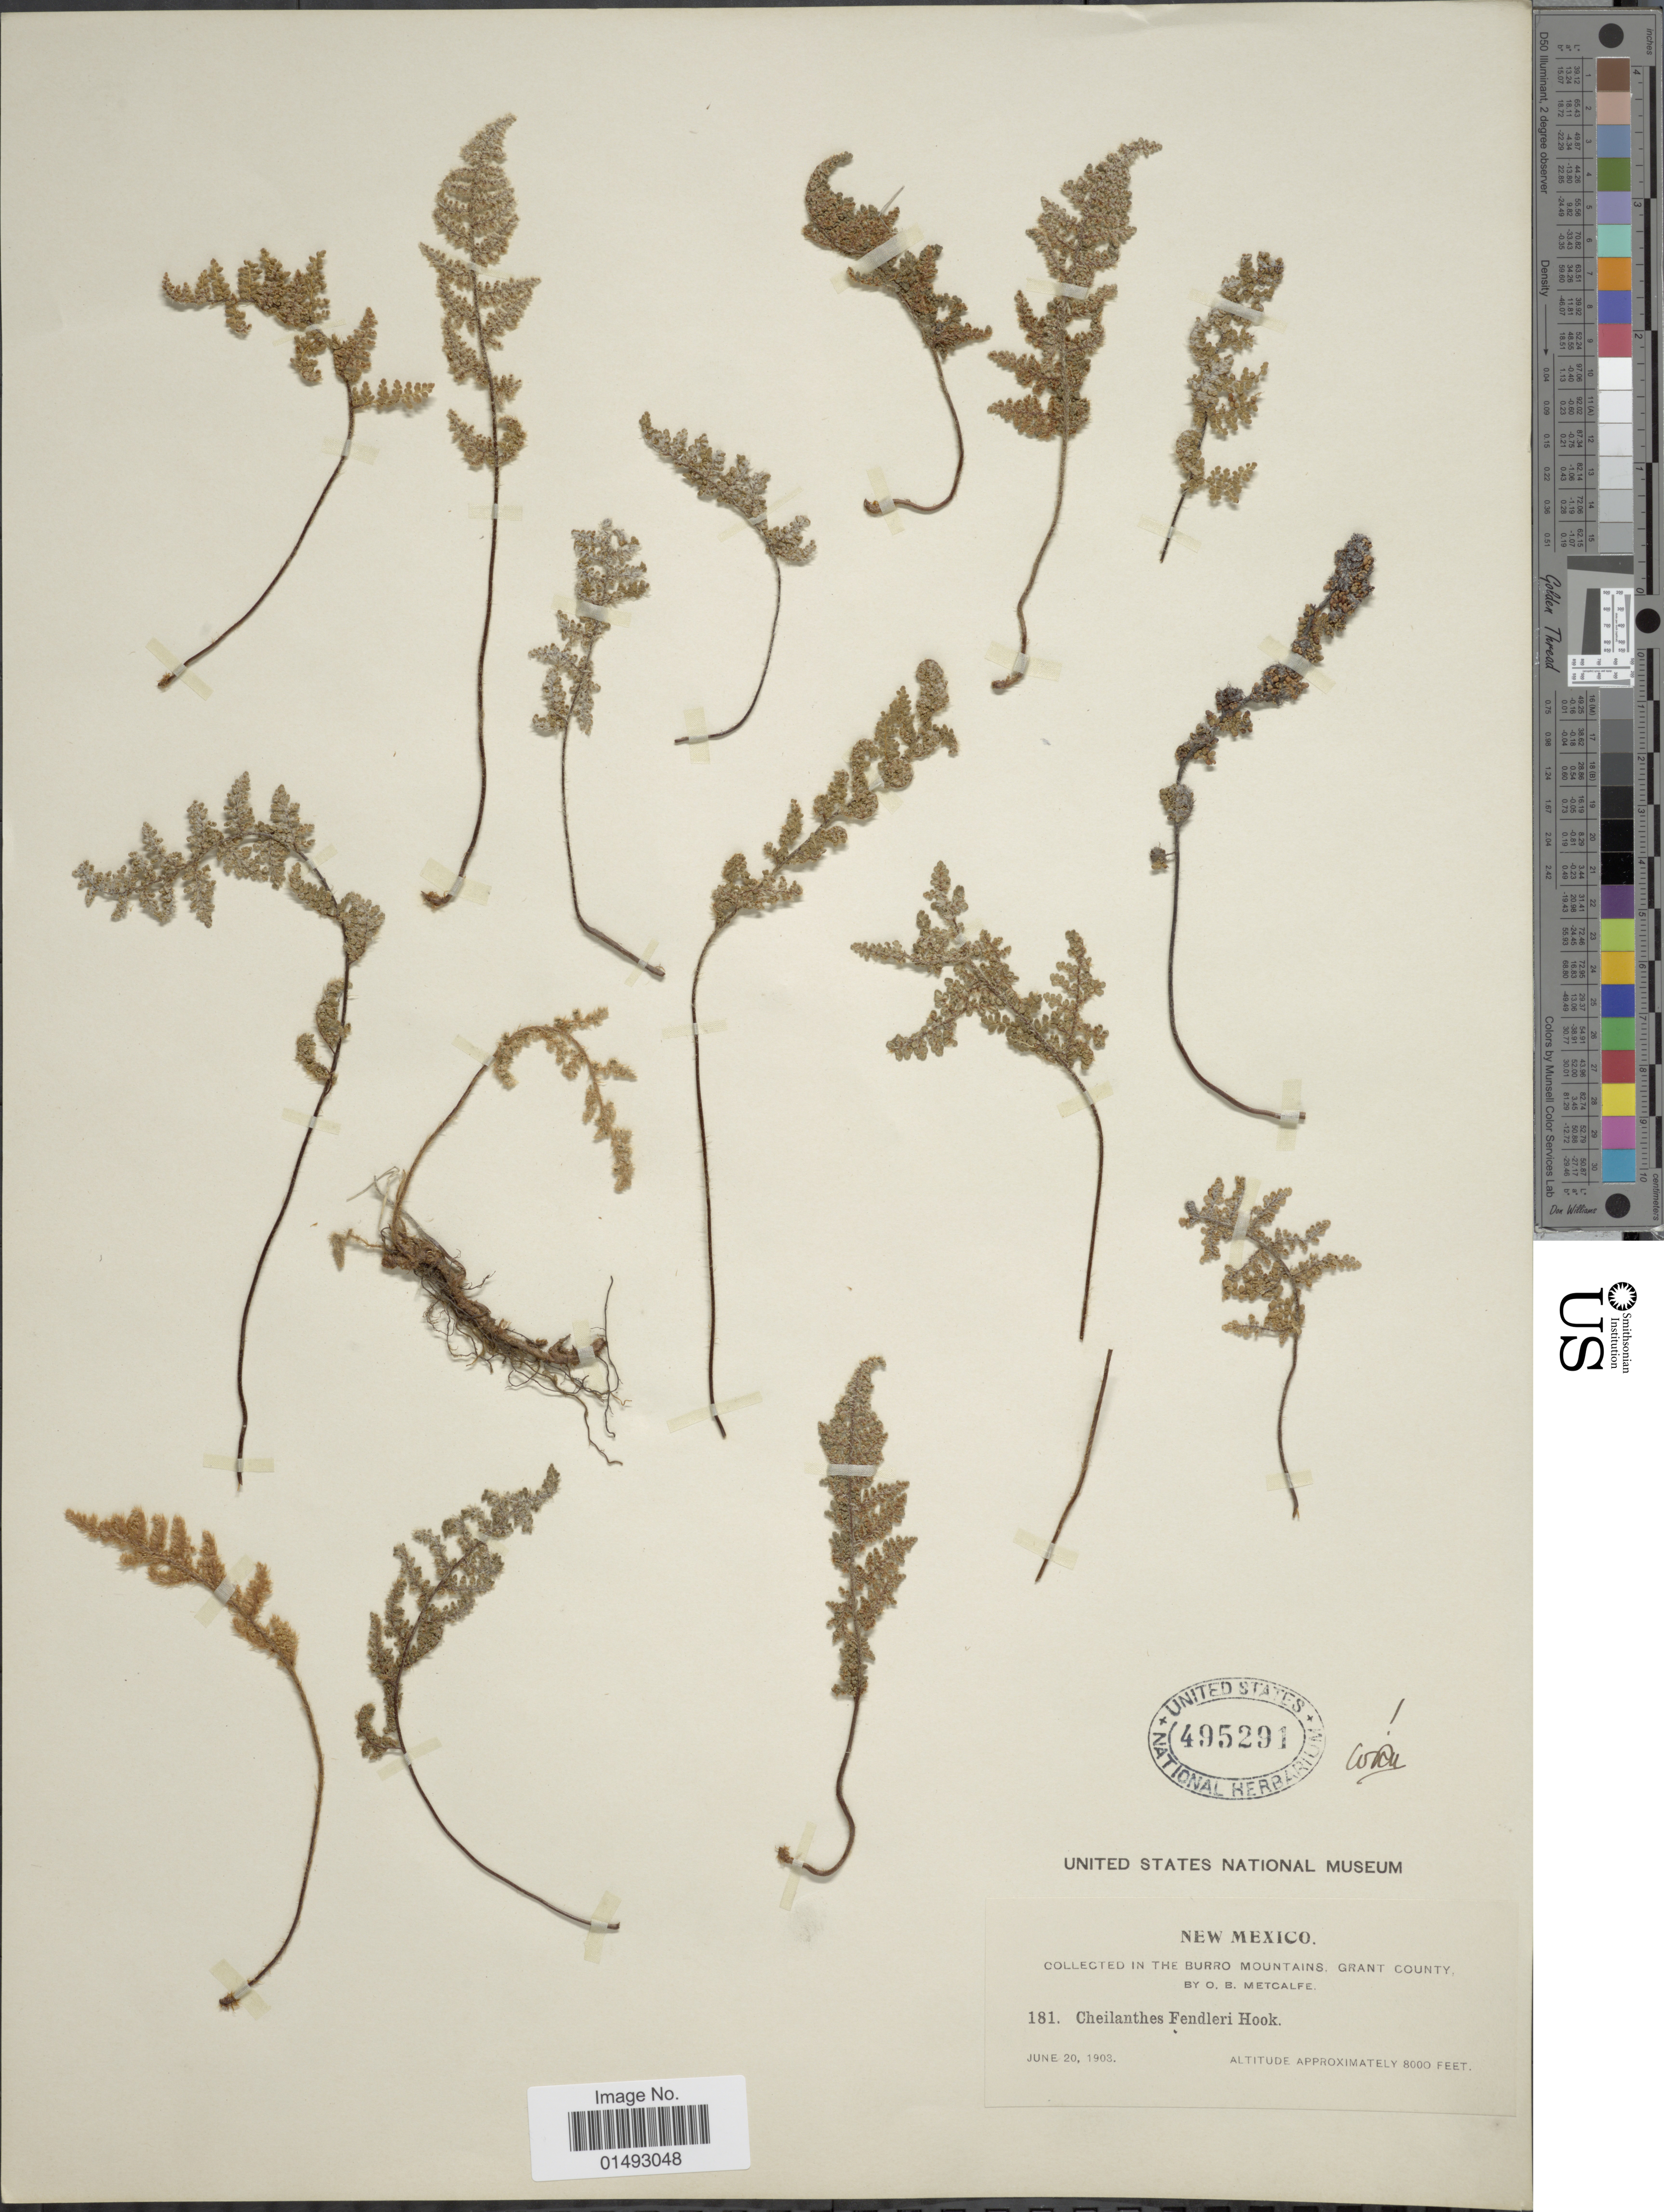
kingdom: Plantae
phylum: Tracheophyta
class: Polypodiopsida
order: Polypodiales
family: Pteridaceae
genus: Myriopteris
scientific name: Myriopteris fendleri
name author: (Hook.) E. Fourn.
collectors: O. Metcalf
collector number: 181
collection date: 1903-06-20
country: United States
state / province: New Mexico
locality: In the Burro Mountains, Grant County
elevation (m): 2438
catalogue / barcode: US 495291